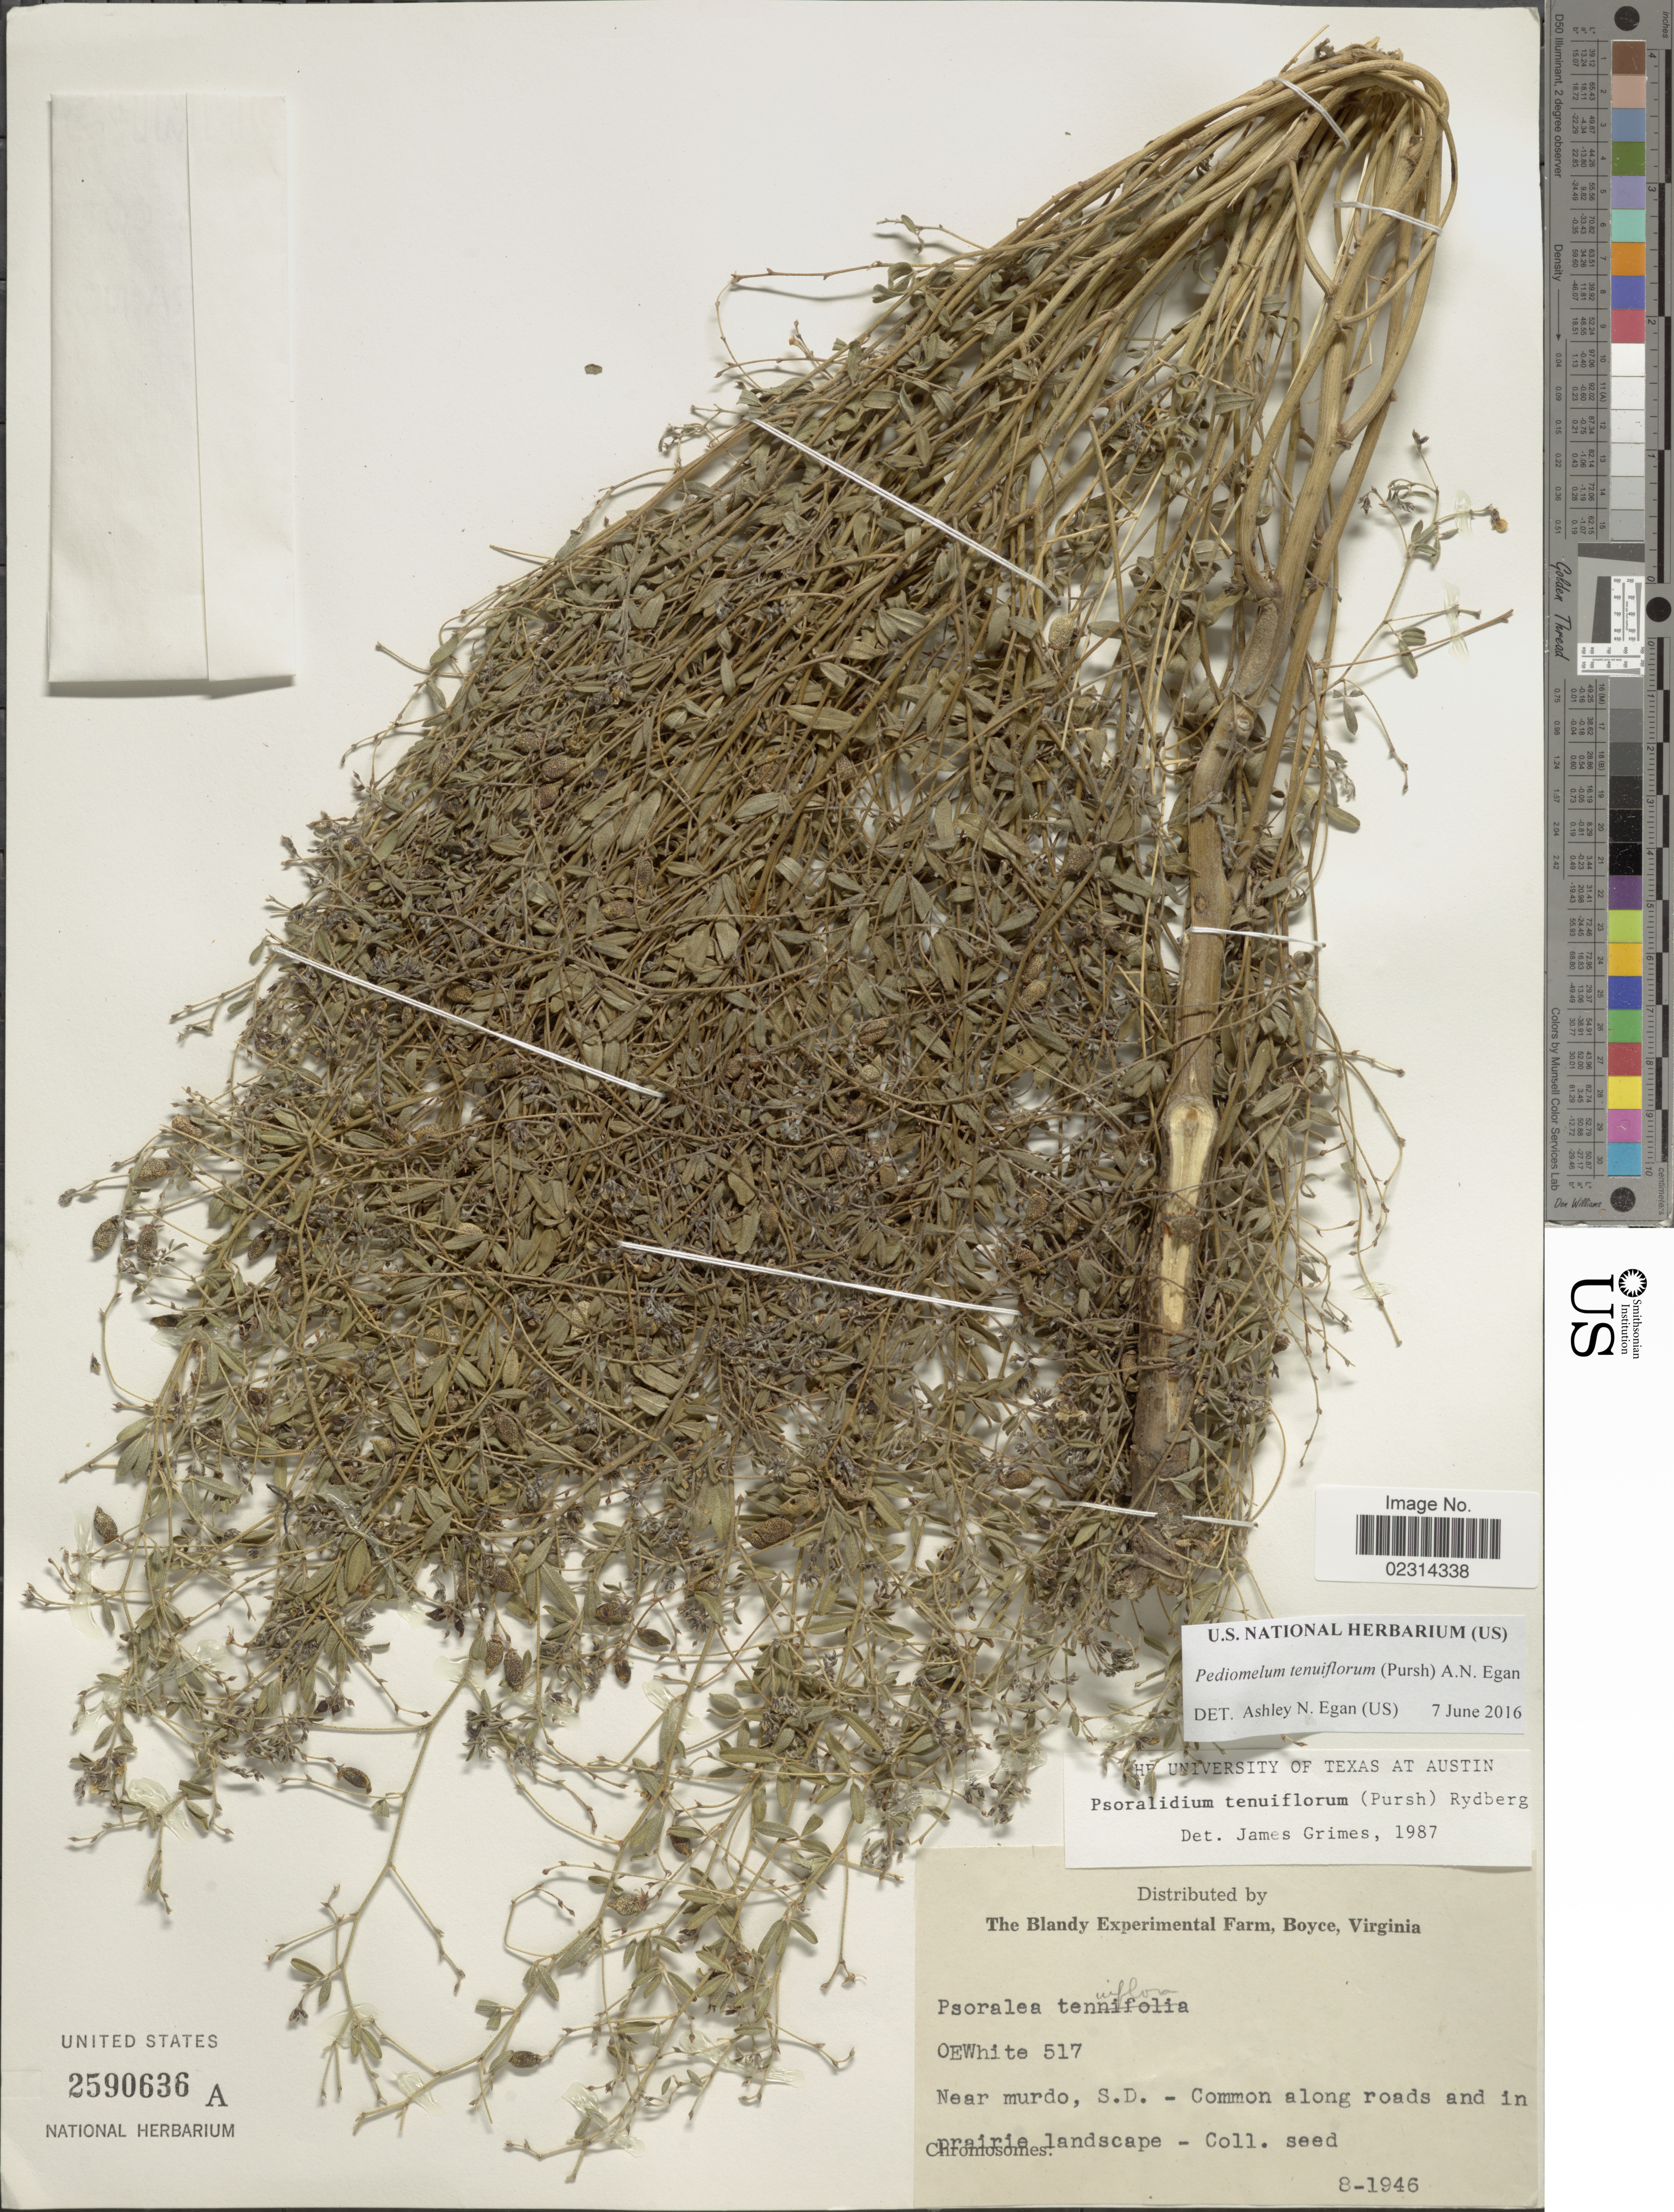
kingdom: Plantae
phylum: Tracheophyta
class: Magnoliopsida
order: Fabales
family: Fabaceae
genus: Psoralidium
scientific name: Psoralidium tenuiflorum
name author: (Pursh) Rydb.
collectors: O. E. White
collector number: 517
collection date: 1946-08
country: United States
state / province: South Dakota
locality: Near Murdo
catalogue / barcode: US 2590636A